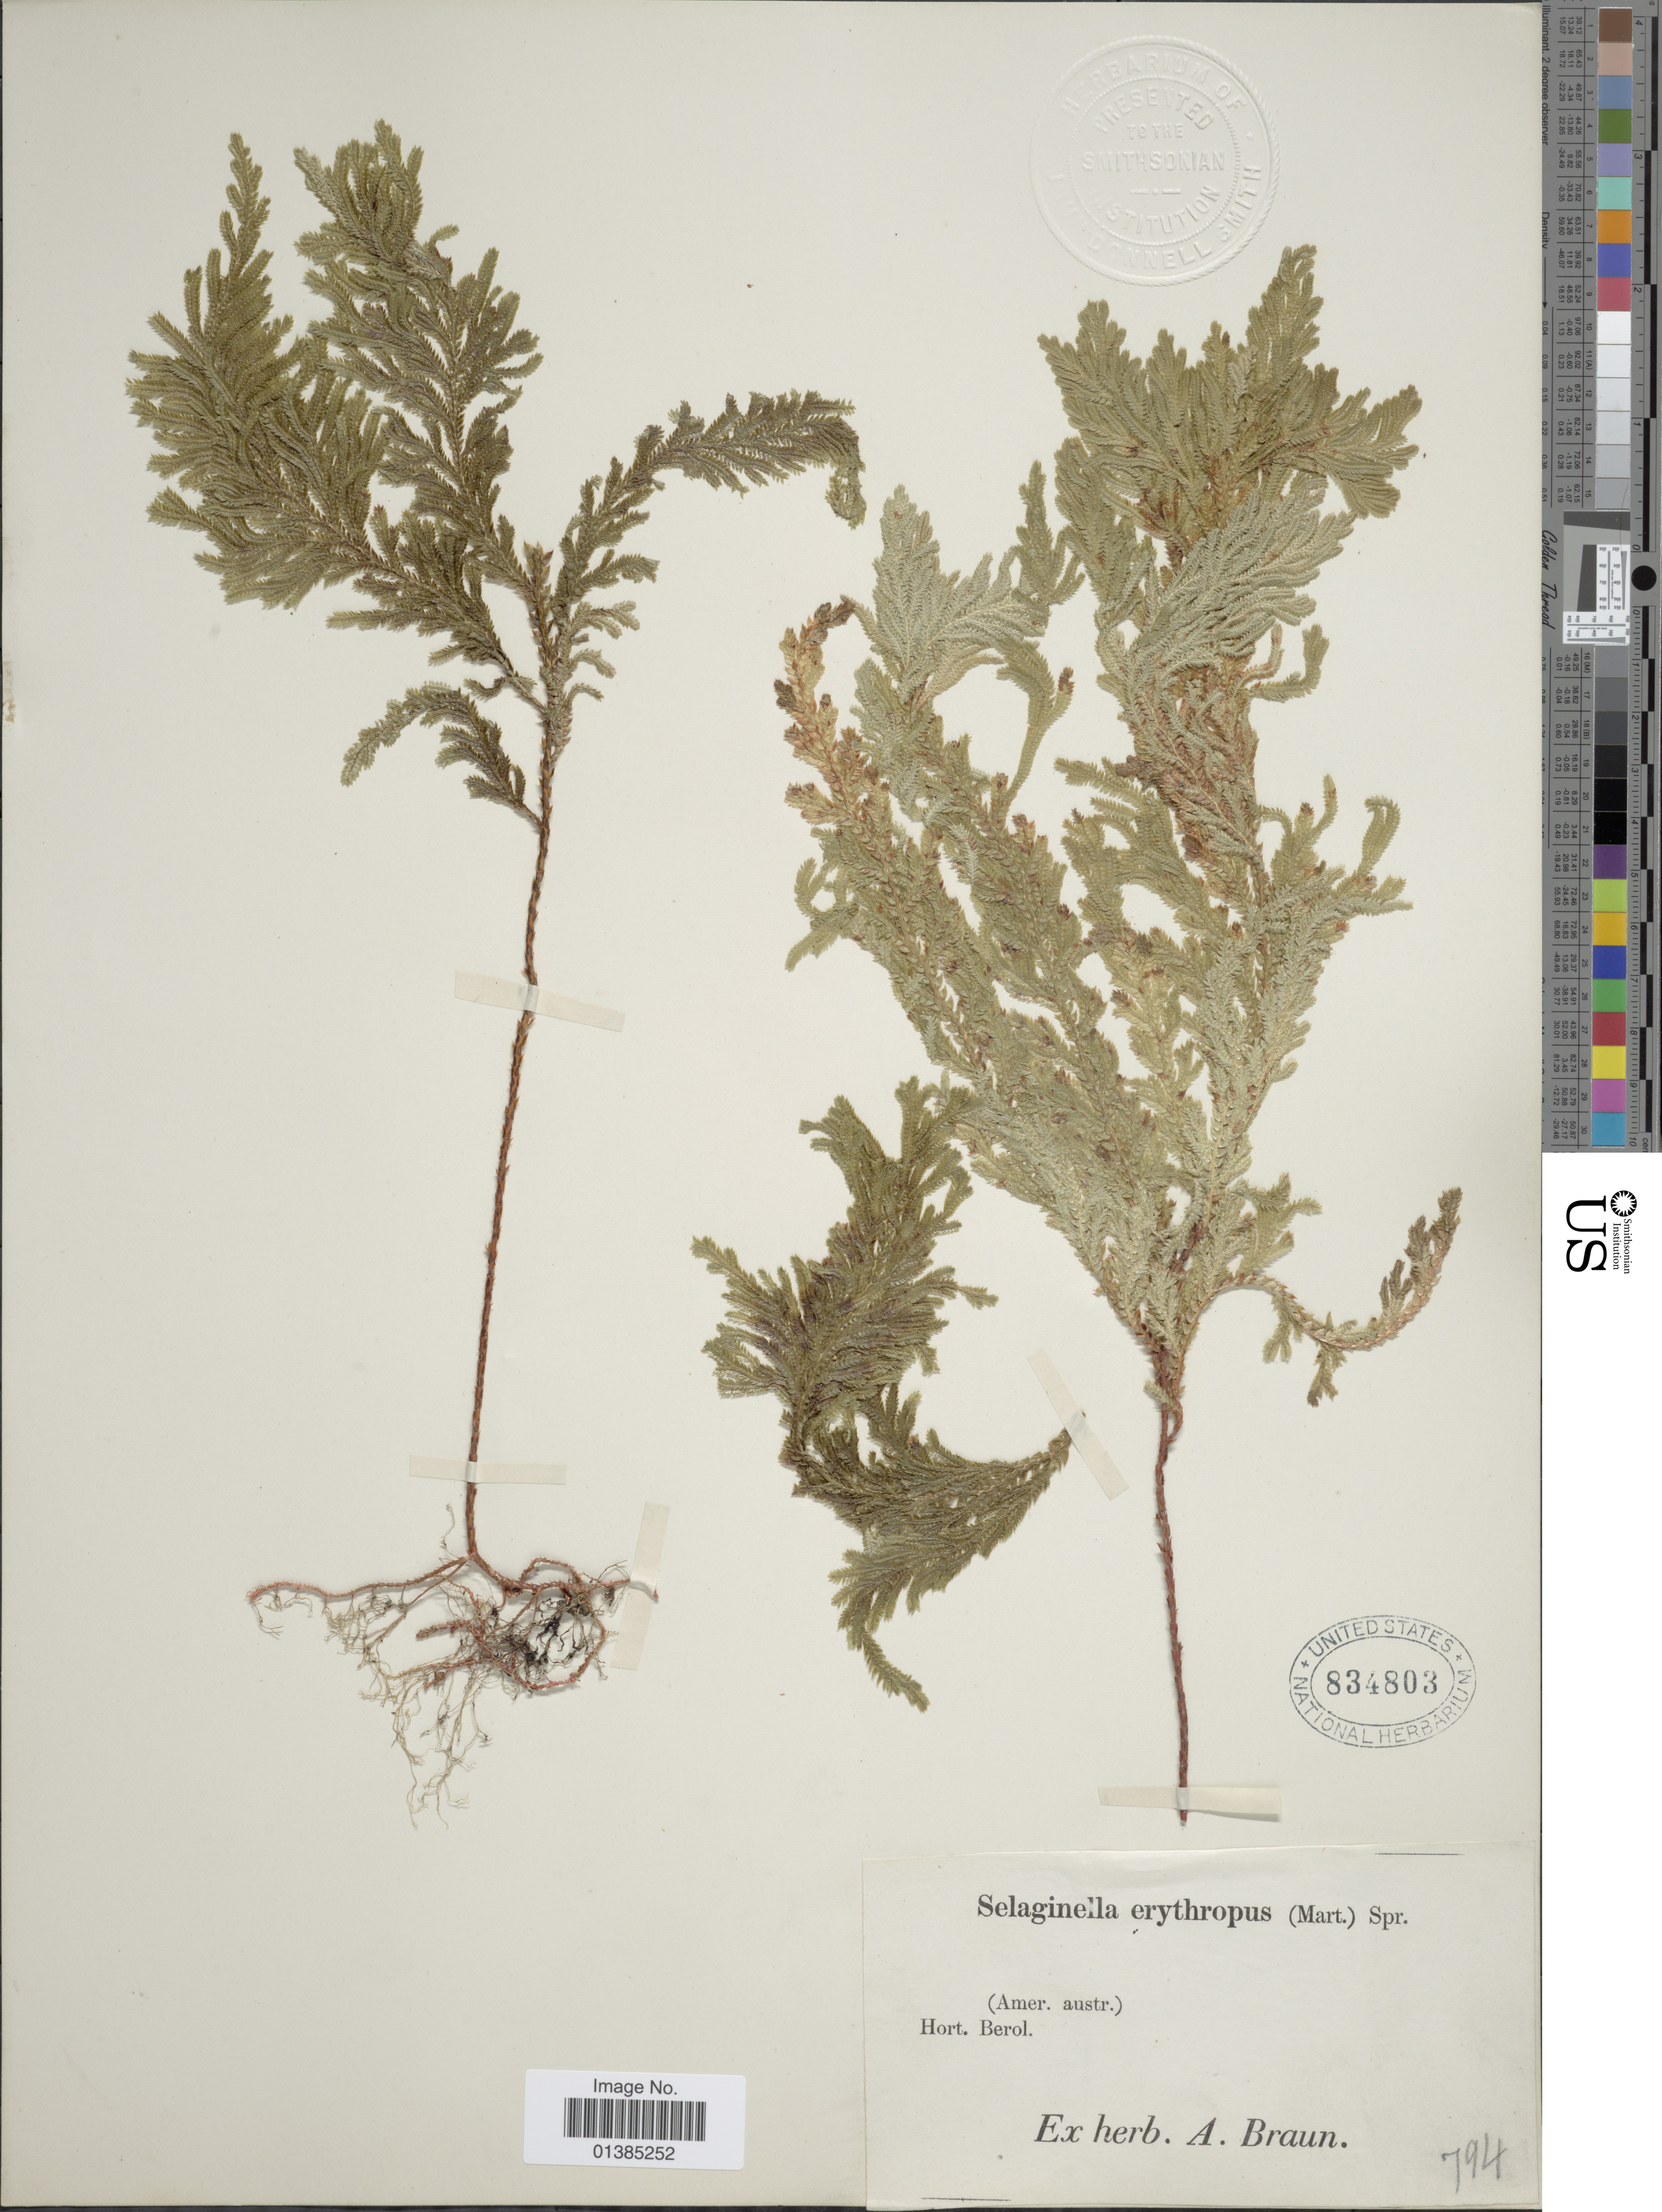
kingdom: Plantae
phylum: Tracheophyta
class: Lycopodiopsida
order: Selaginellales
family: Selaginellaceae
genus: Selaginella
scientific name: Selaginella erythropus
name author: (Mart.) Hieron.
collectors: ex herb. A. Braun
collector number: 794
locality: (Amer. austr.). Hort. Berol.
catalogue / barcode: US 834803